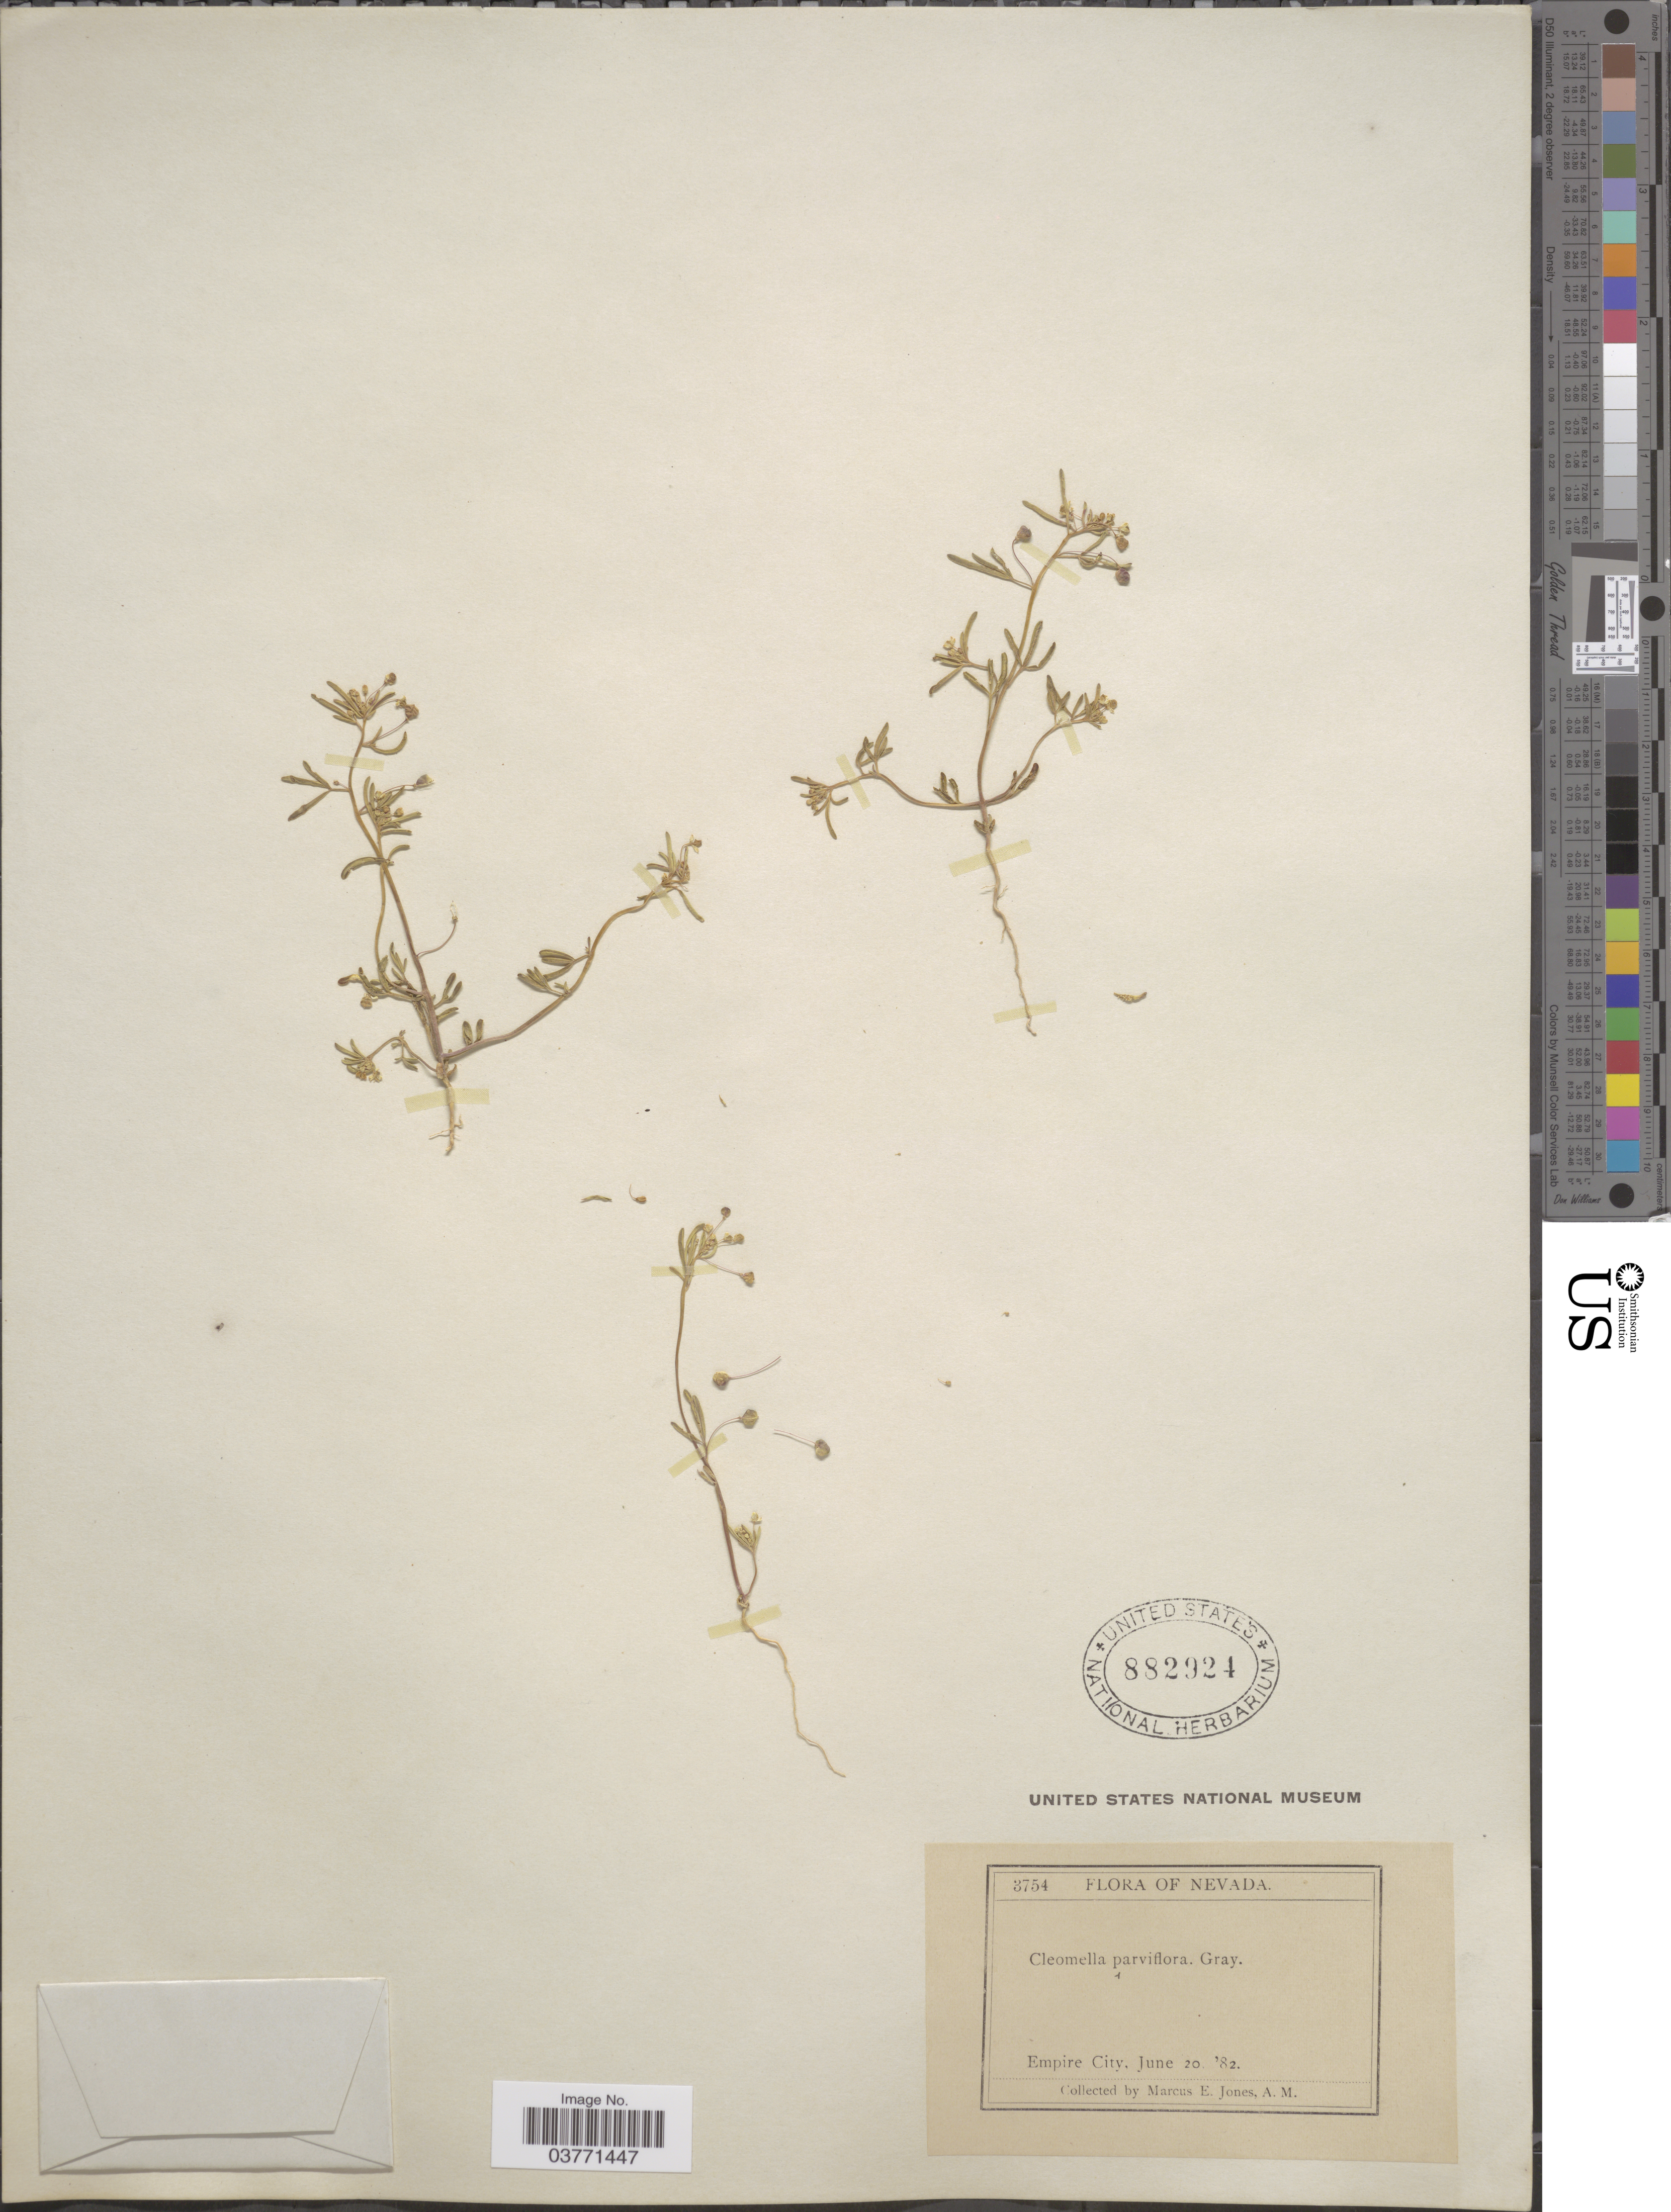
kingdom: Plantae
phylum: Tracheophyta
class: Magnoliopsida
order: Brassicales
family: Cleomaceae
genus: Cleomella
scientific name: Cleomella parviflora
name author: A. Gray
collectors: M. E. Jones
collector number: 3754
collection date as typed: Transcribed d/m/y: 20/6/82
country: United States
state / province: Nevada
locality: Empire City.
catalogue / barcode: US 882924